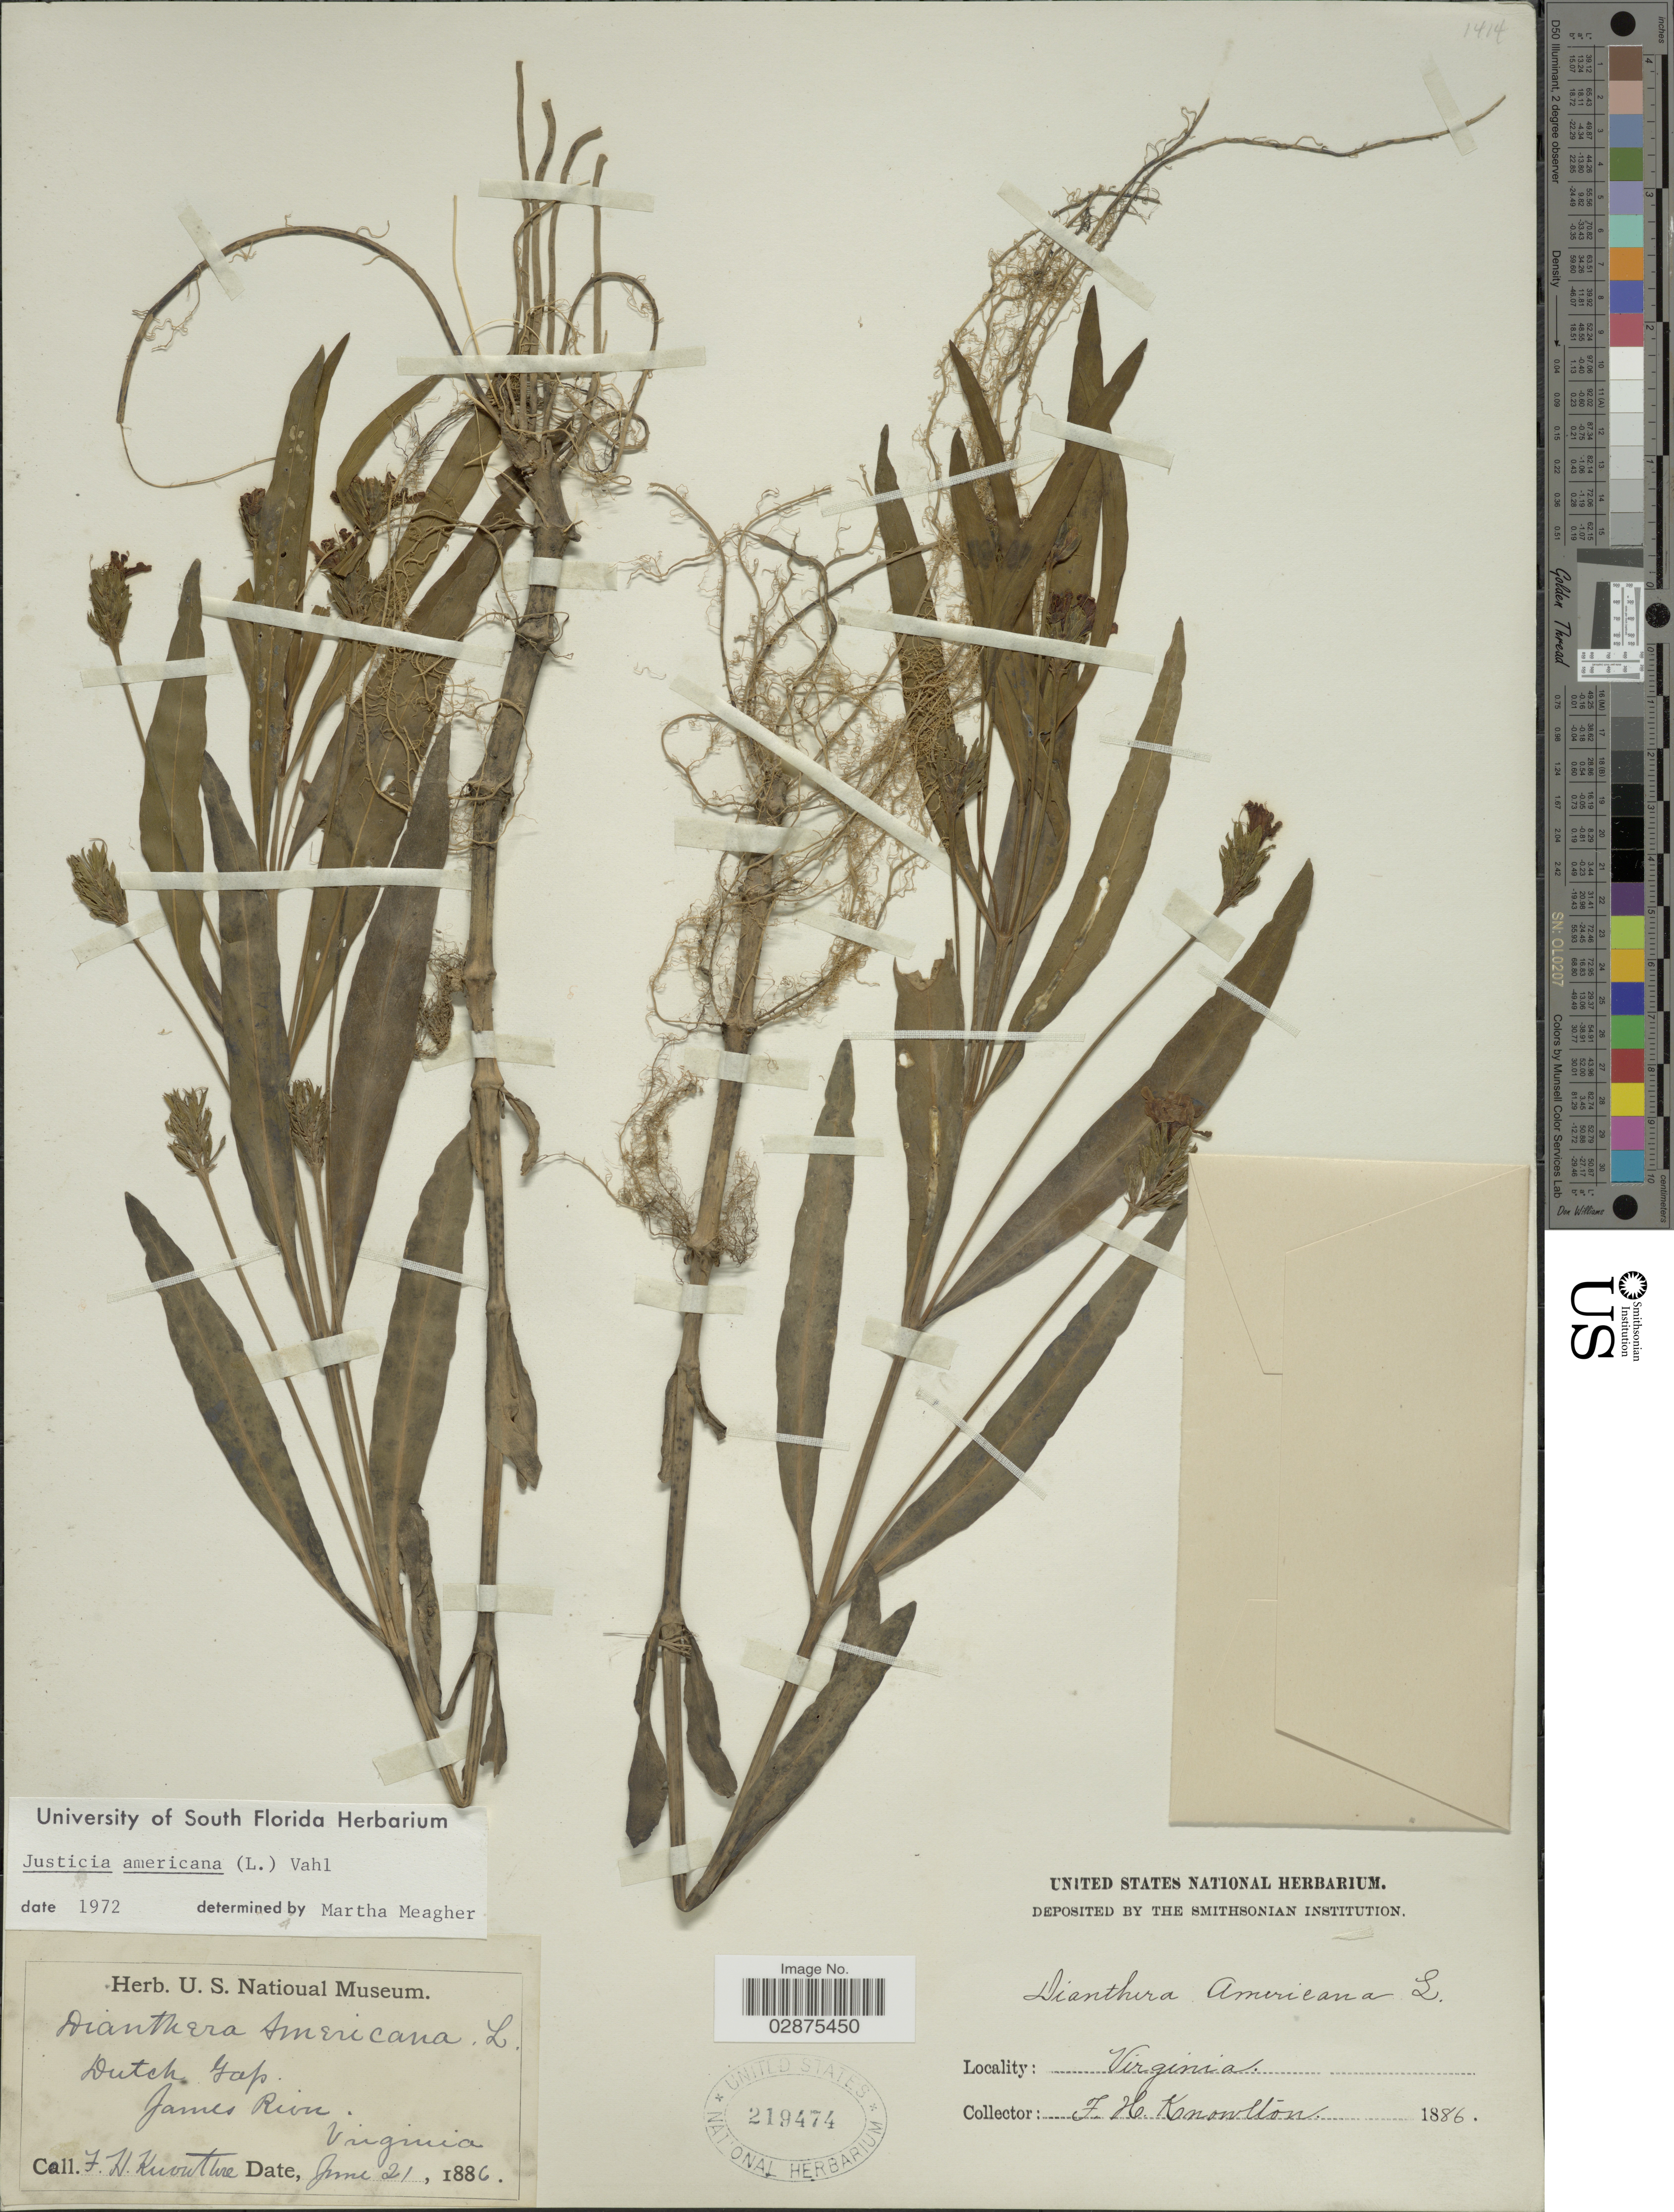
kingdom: Plantae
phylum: Tracheophyta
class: Magnoliopsida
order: Lamiales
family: Acanthaceae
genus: Justicia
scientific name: Justicia americana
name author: (L.) Vahl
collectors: F. H. Knowlton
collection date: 1886-06-21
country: United States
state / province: Virginia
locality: Dutch Gap, James River.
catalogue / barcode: US 219474